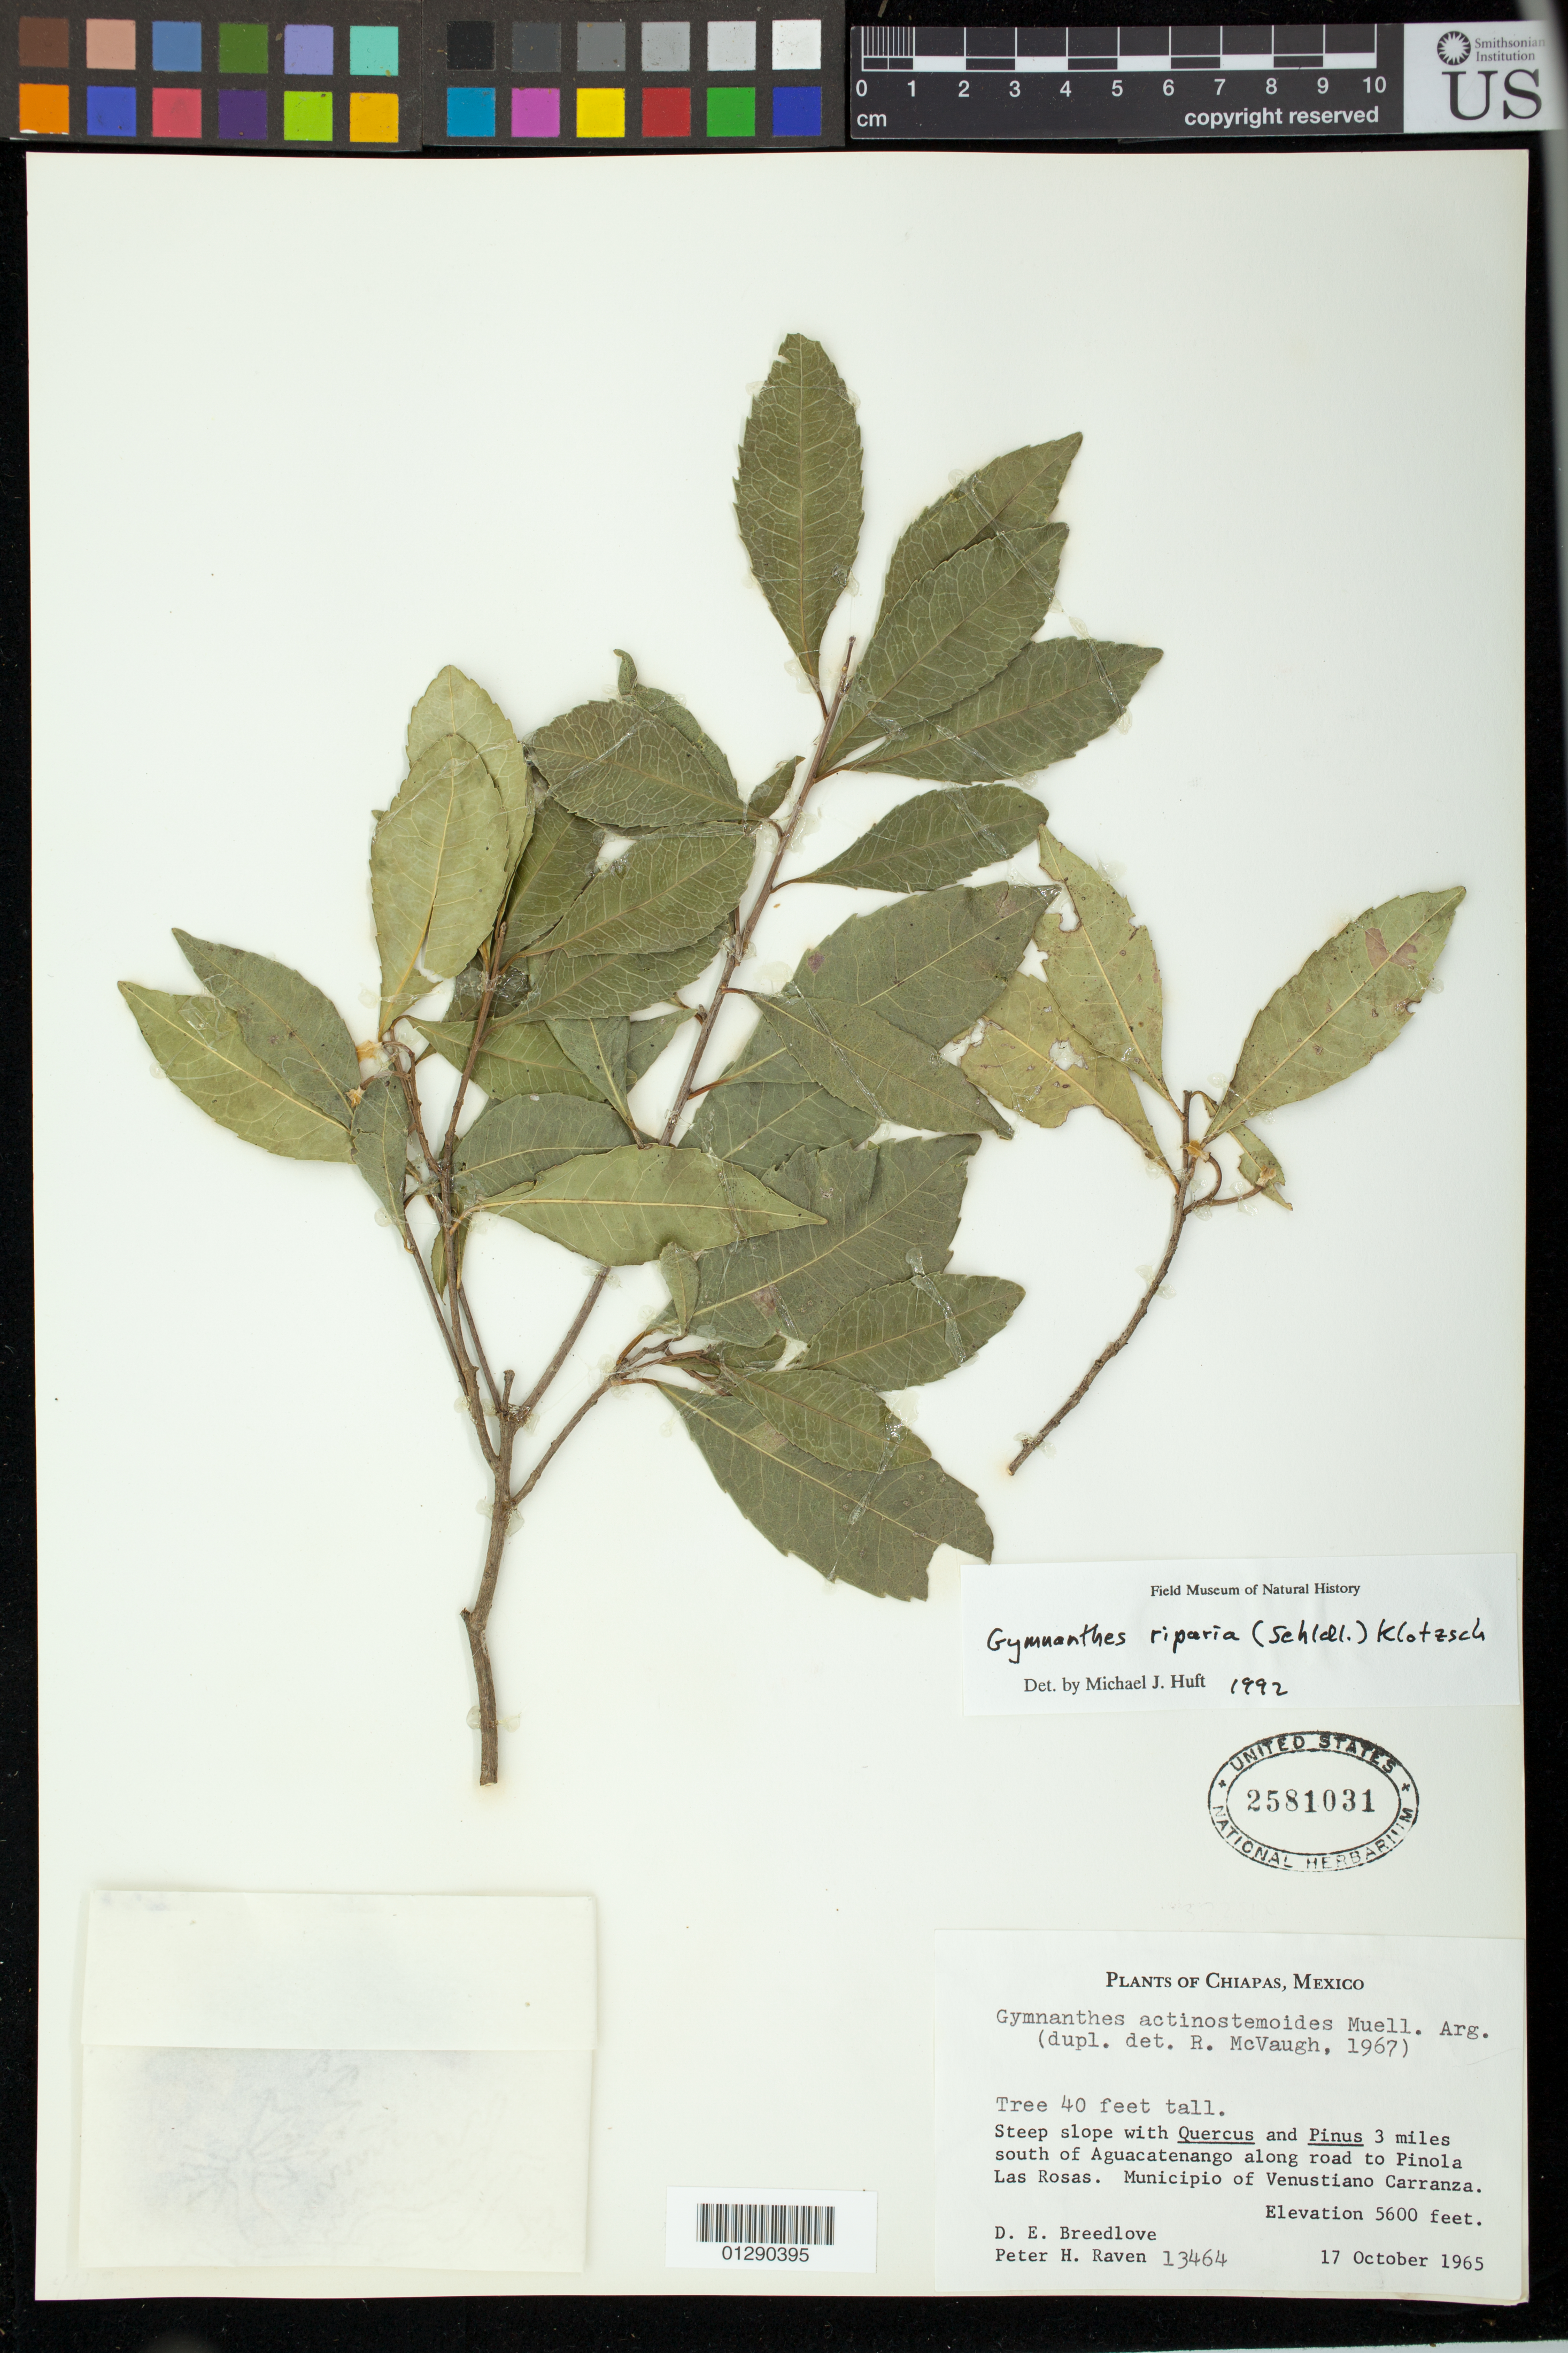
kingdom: Plantae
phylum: Tracheophyta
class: Magnoliopsida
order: Malpighiales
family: Euphorbiaceae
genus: Gymnanthes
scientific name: Gymnanthes lucida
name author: Sw.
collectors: D. E. Breedlove & P. Raven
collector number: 13464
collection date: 1965-10-17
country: Mexico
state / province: Michoacan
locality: Tree 40 feet tall.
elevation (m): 1707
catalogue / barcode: US 2581031